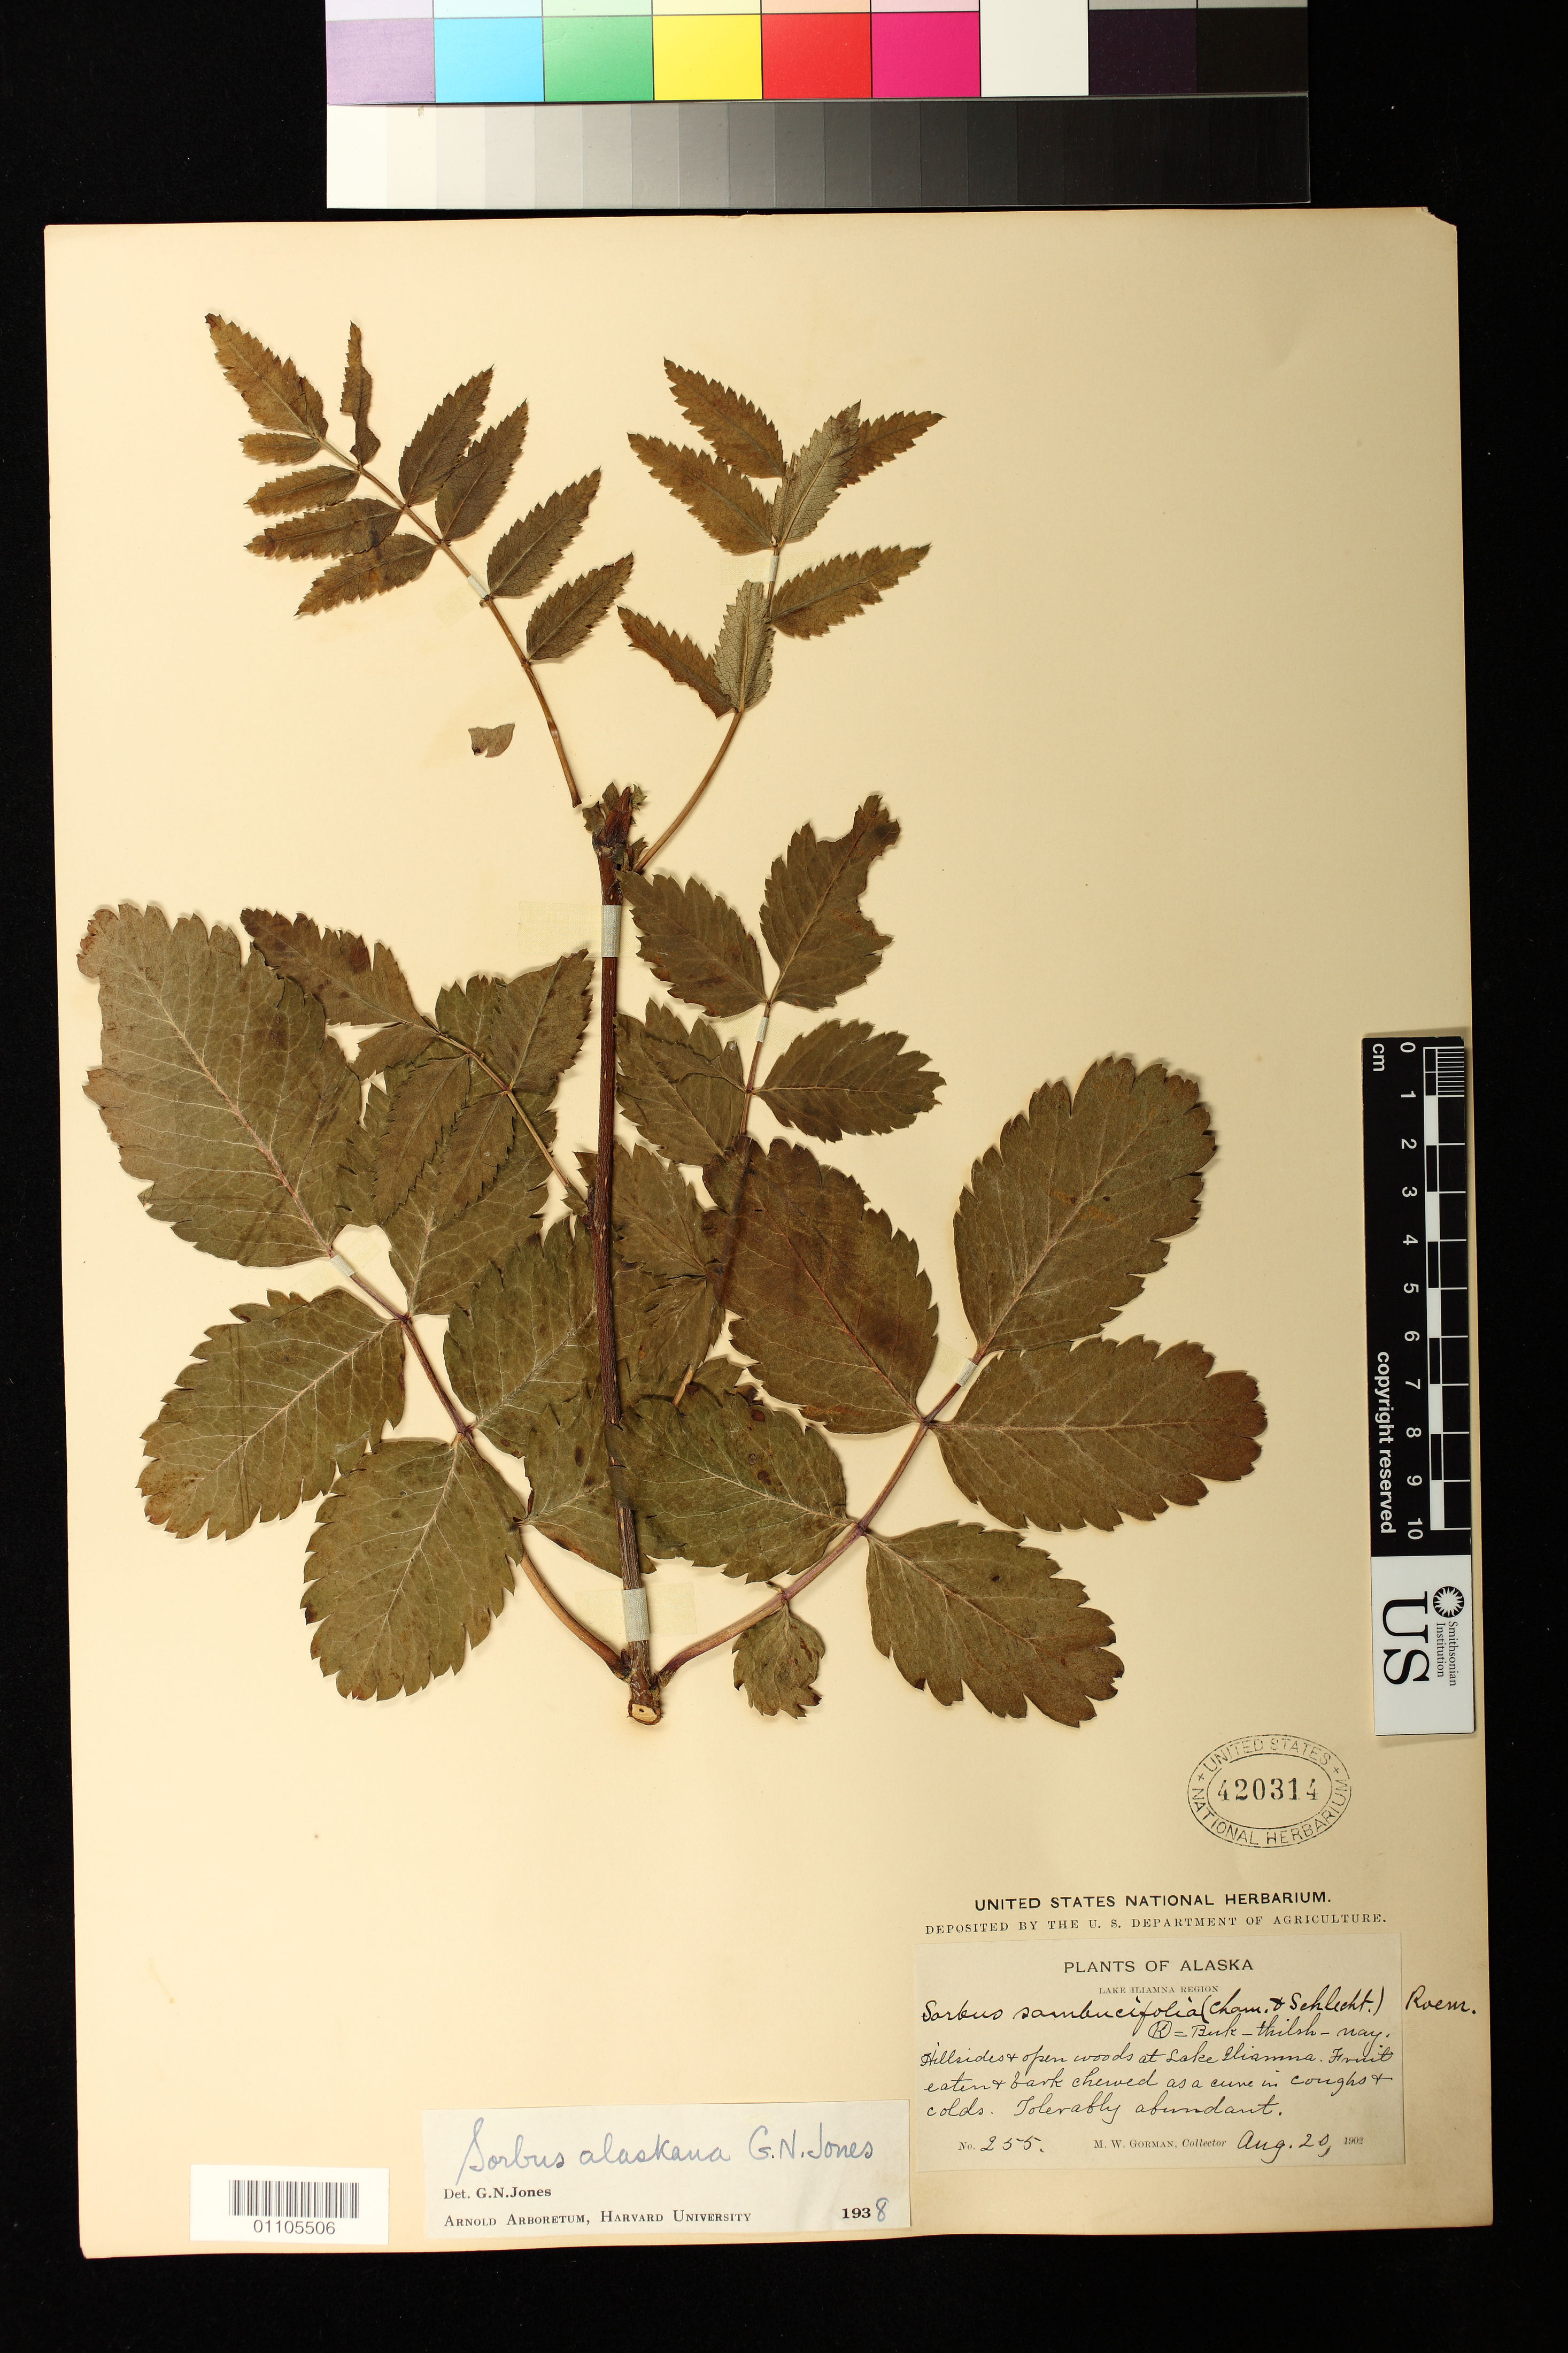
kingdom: Plantae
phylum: Tracheophyta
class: Magnoliopsida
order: Rosales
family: Rosaceae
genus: Sorbus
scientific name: Sorbus alaskana G.N. Jones, nom. illeg.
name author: G.N. Jones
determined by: Jones, G. N.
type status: Syntype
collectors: M. W. Gorman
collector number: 255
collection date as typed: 20 Aug 1902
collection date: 1902-08-20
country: United States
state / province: Alaska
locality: Lake Iliamna.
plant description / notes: Protologue ambiguously cites “Lake Iliamna region, Gorman 85, 255 (TYPE US, A)….” Jones annotated both Gorman 85 (flowering) & Gorman 255 (fruiting) at US as "Type" so these collections are presumably syntypes.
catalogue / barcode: US 420314